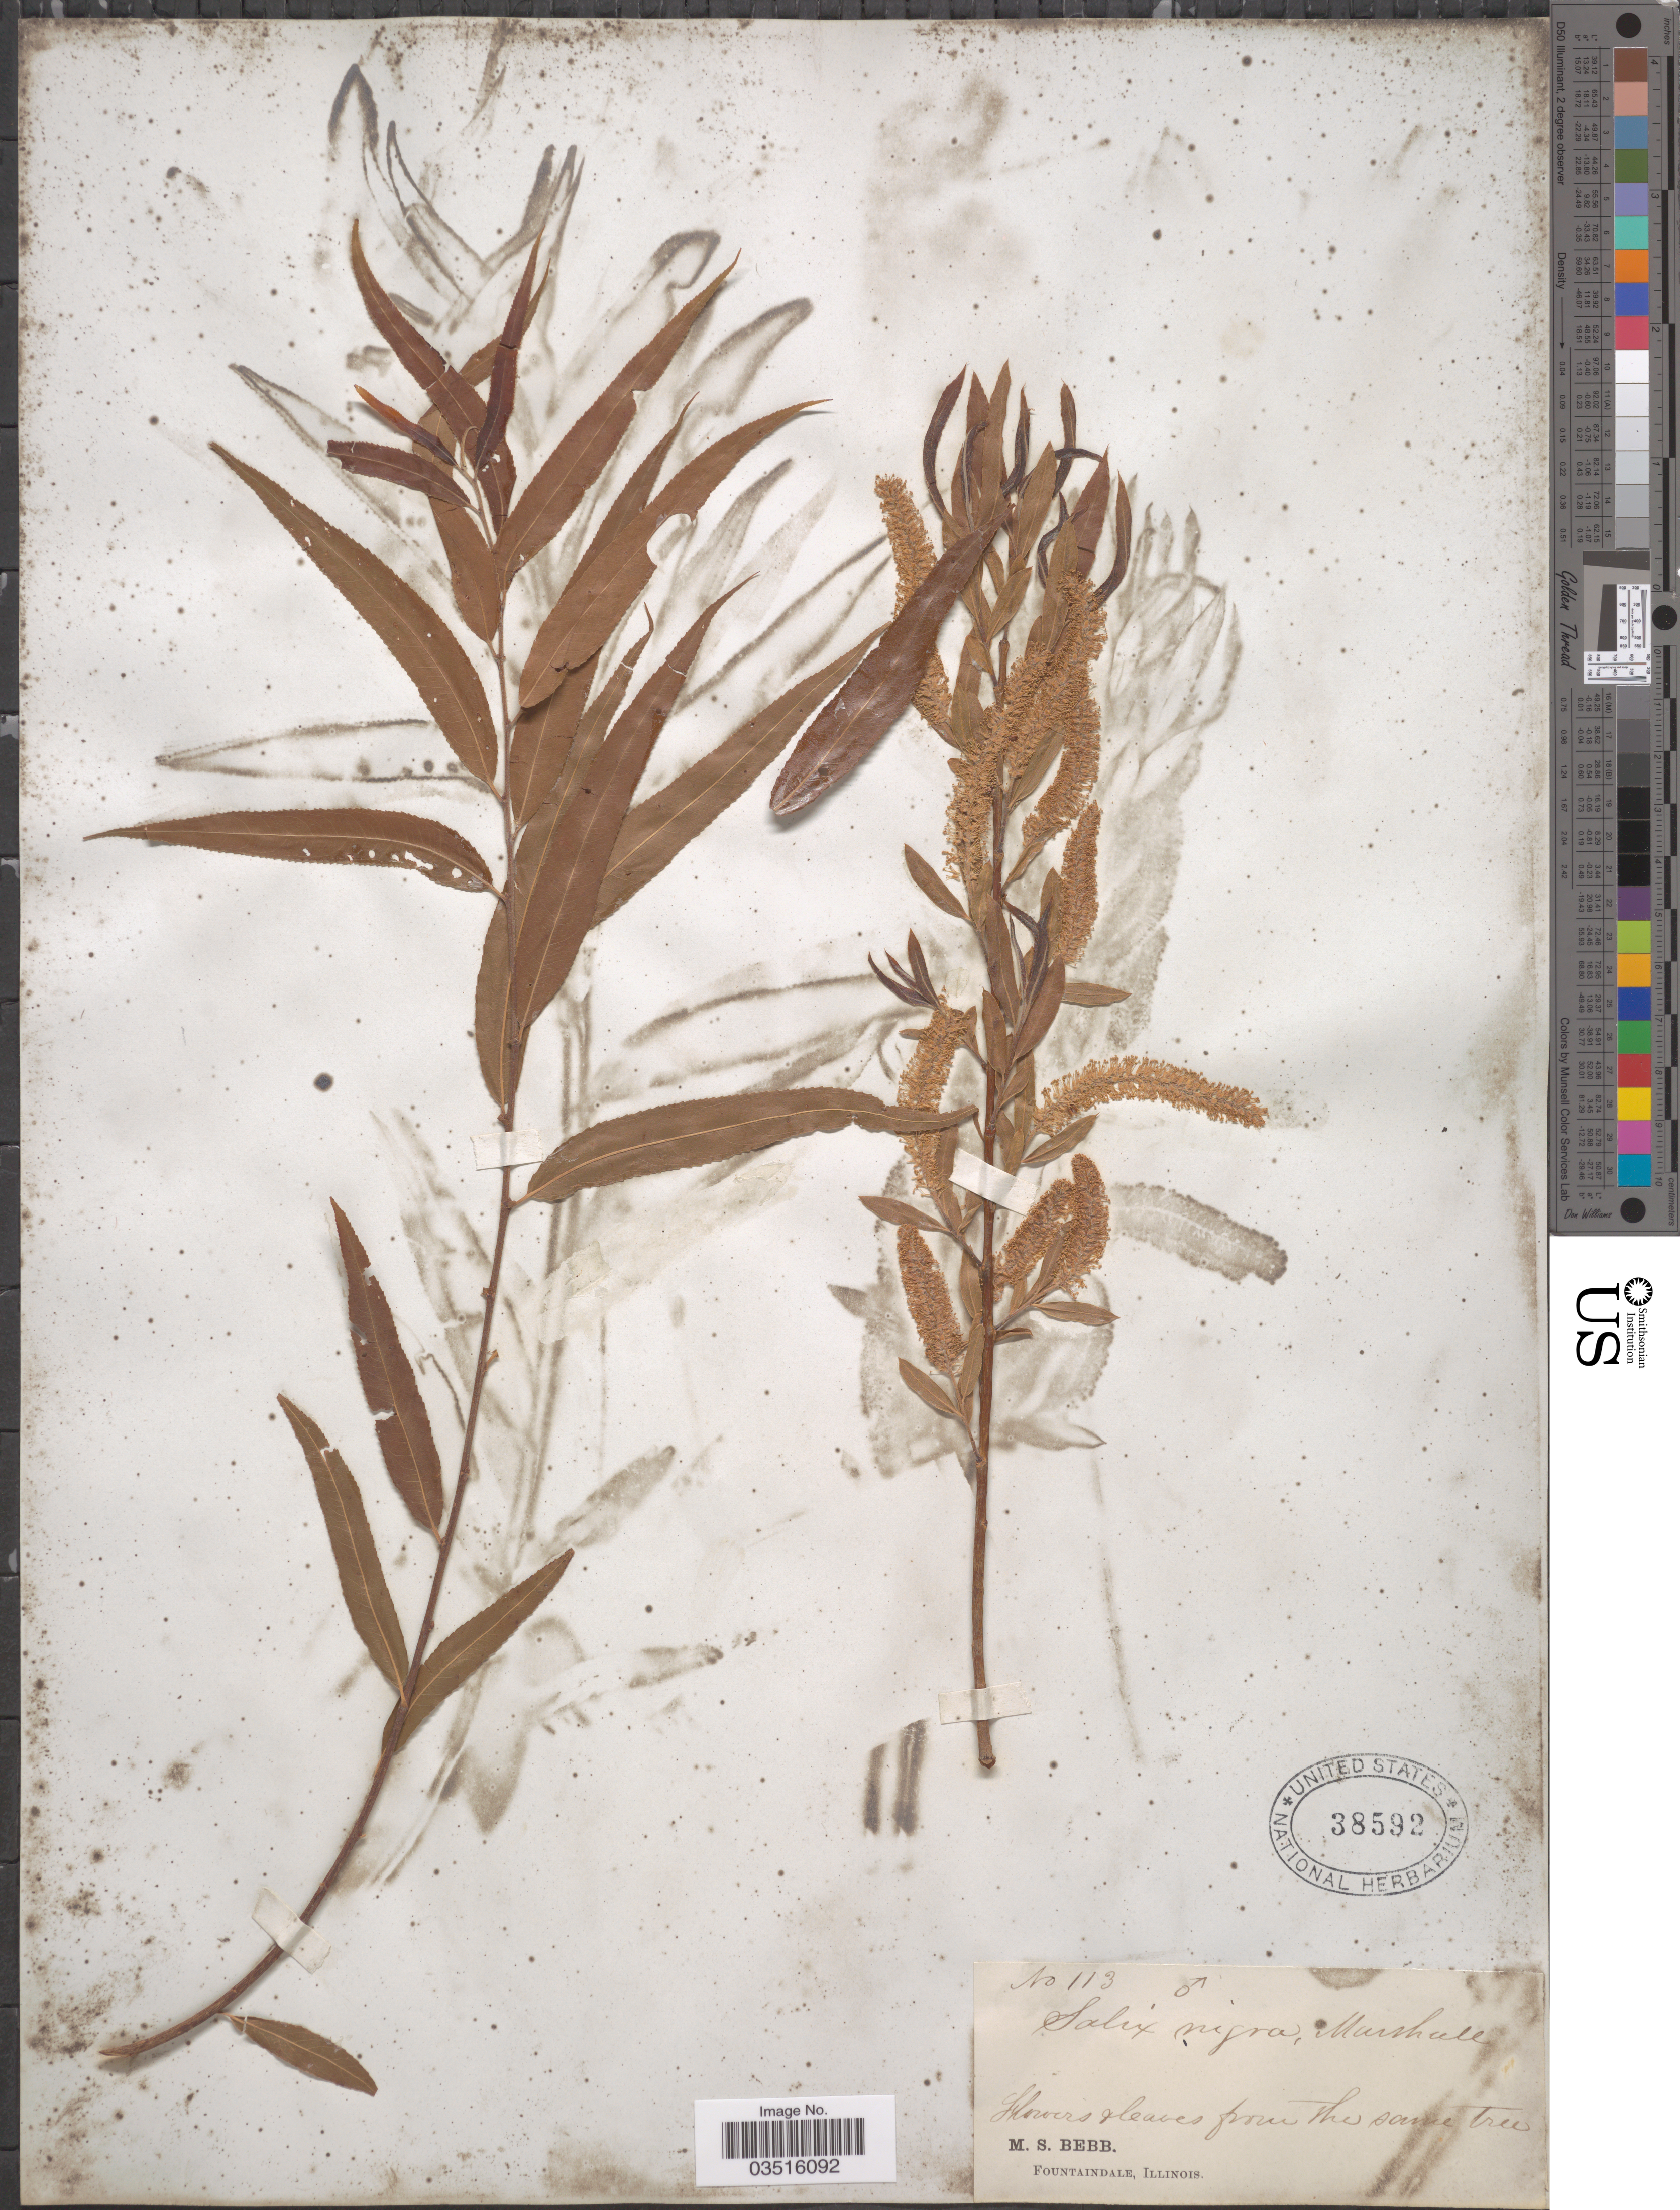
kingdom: Plantae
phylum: Tracheophyta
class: Magnoliopsida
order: Malpighiales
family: Salicaceae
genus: Salix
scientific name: Salix nigra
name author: Marshall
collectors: M. Bebb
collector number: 113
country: United States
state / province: Illinois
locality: Fountaindale.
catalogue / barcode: US 38592